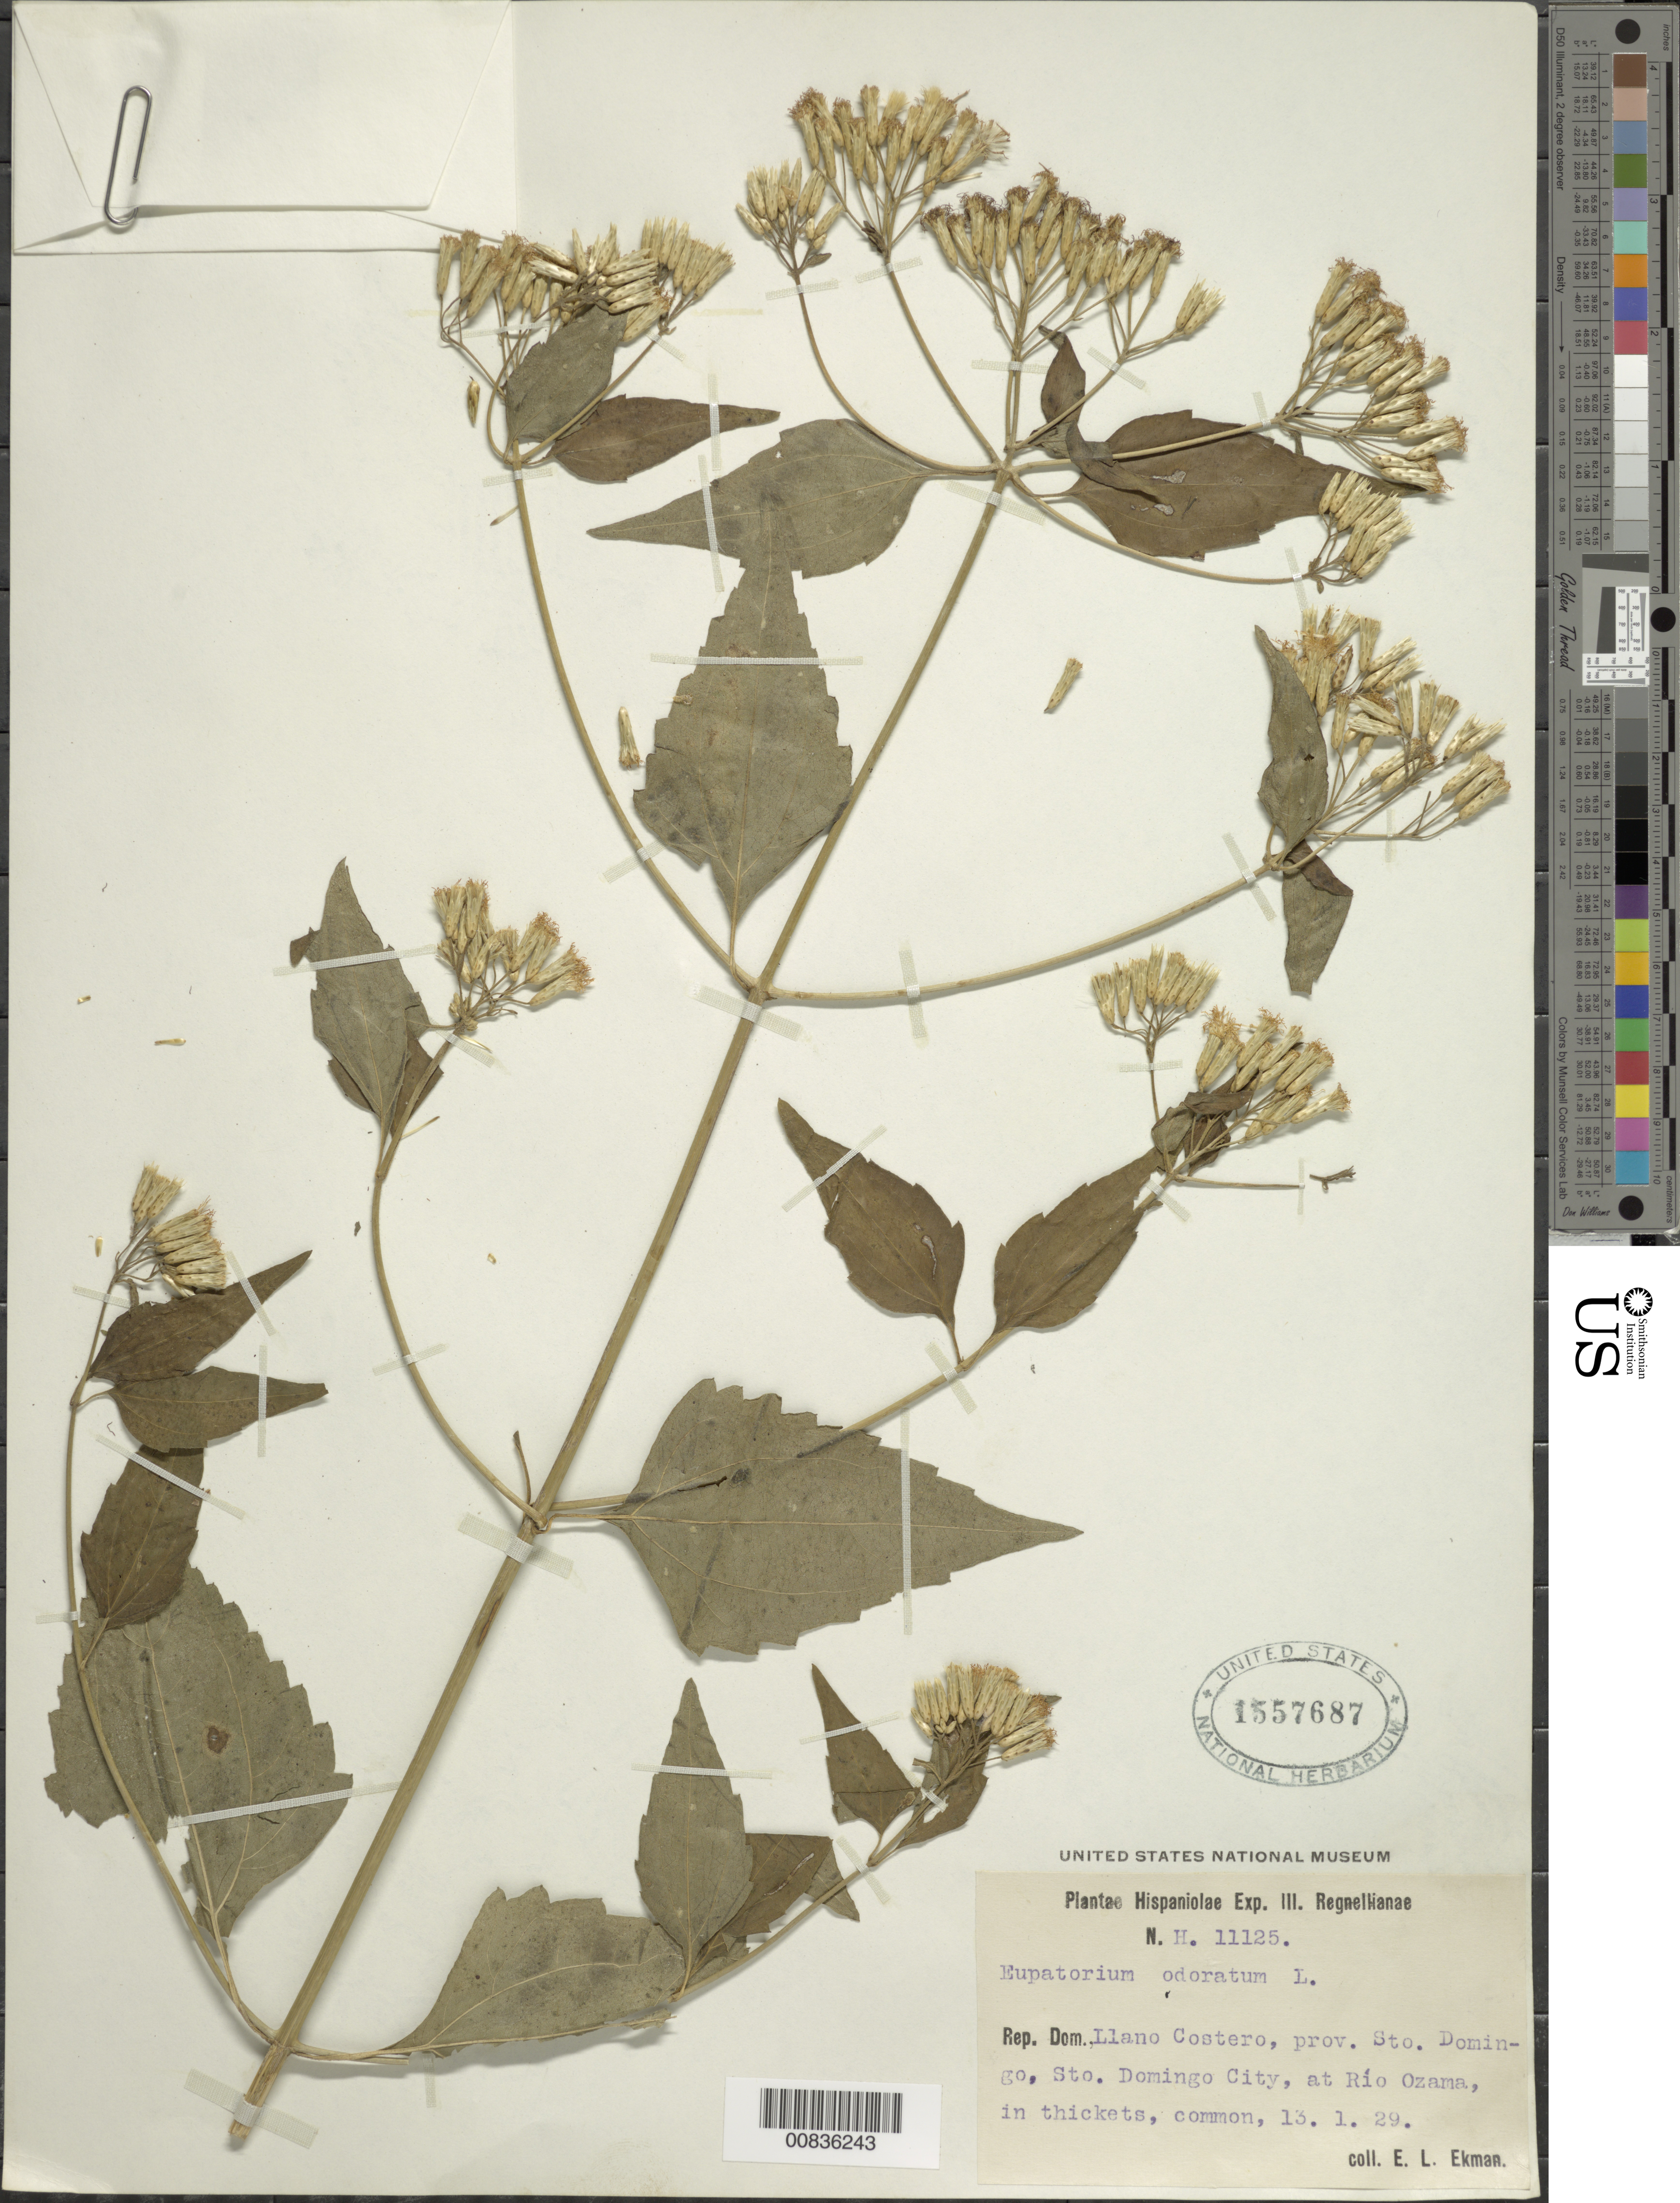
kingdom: Plantae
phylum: Tracheophyta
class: Magnoliopsida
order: Asterales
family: Asteraceae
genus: Chromolaena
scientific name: Chromolaena odorata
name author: (L.) R.M. King & H. Rob.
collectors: E. L. Ekman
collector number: H 11125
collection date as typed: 13 Jan 1929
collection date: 1929-01-13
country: Dominican Republic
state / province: Distrito Nacional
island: Hispaniola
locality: Llano Costero, Santo Domingo City, at Río Ozama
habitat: In thickets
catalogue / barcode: US 1557687